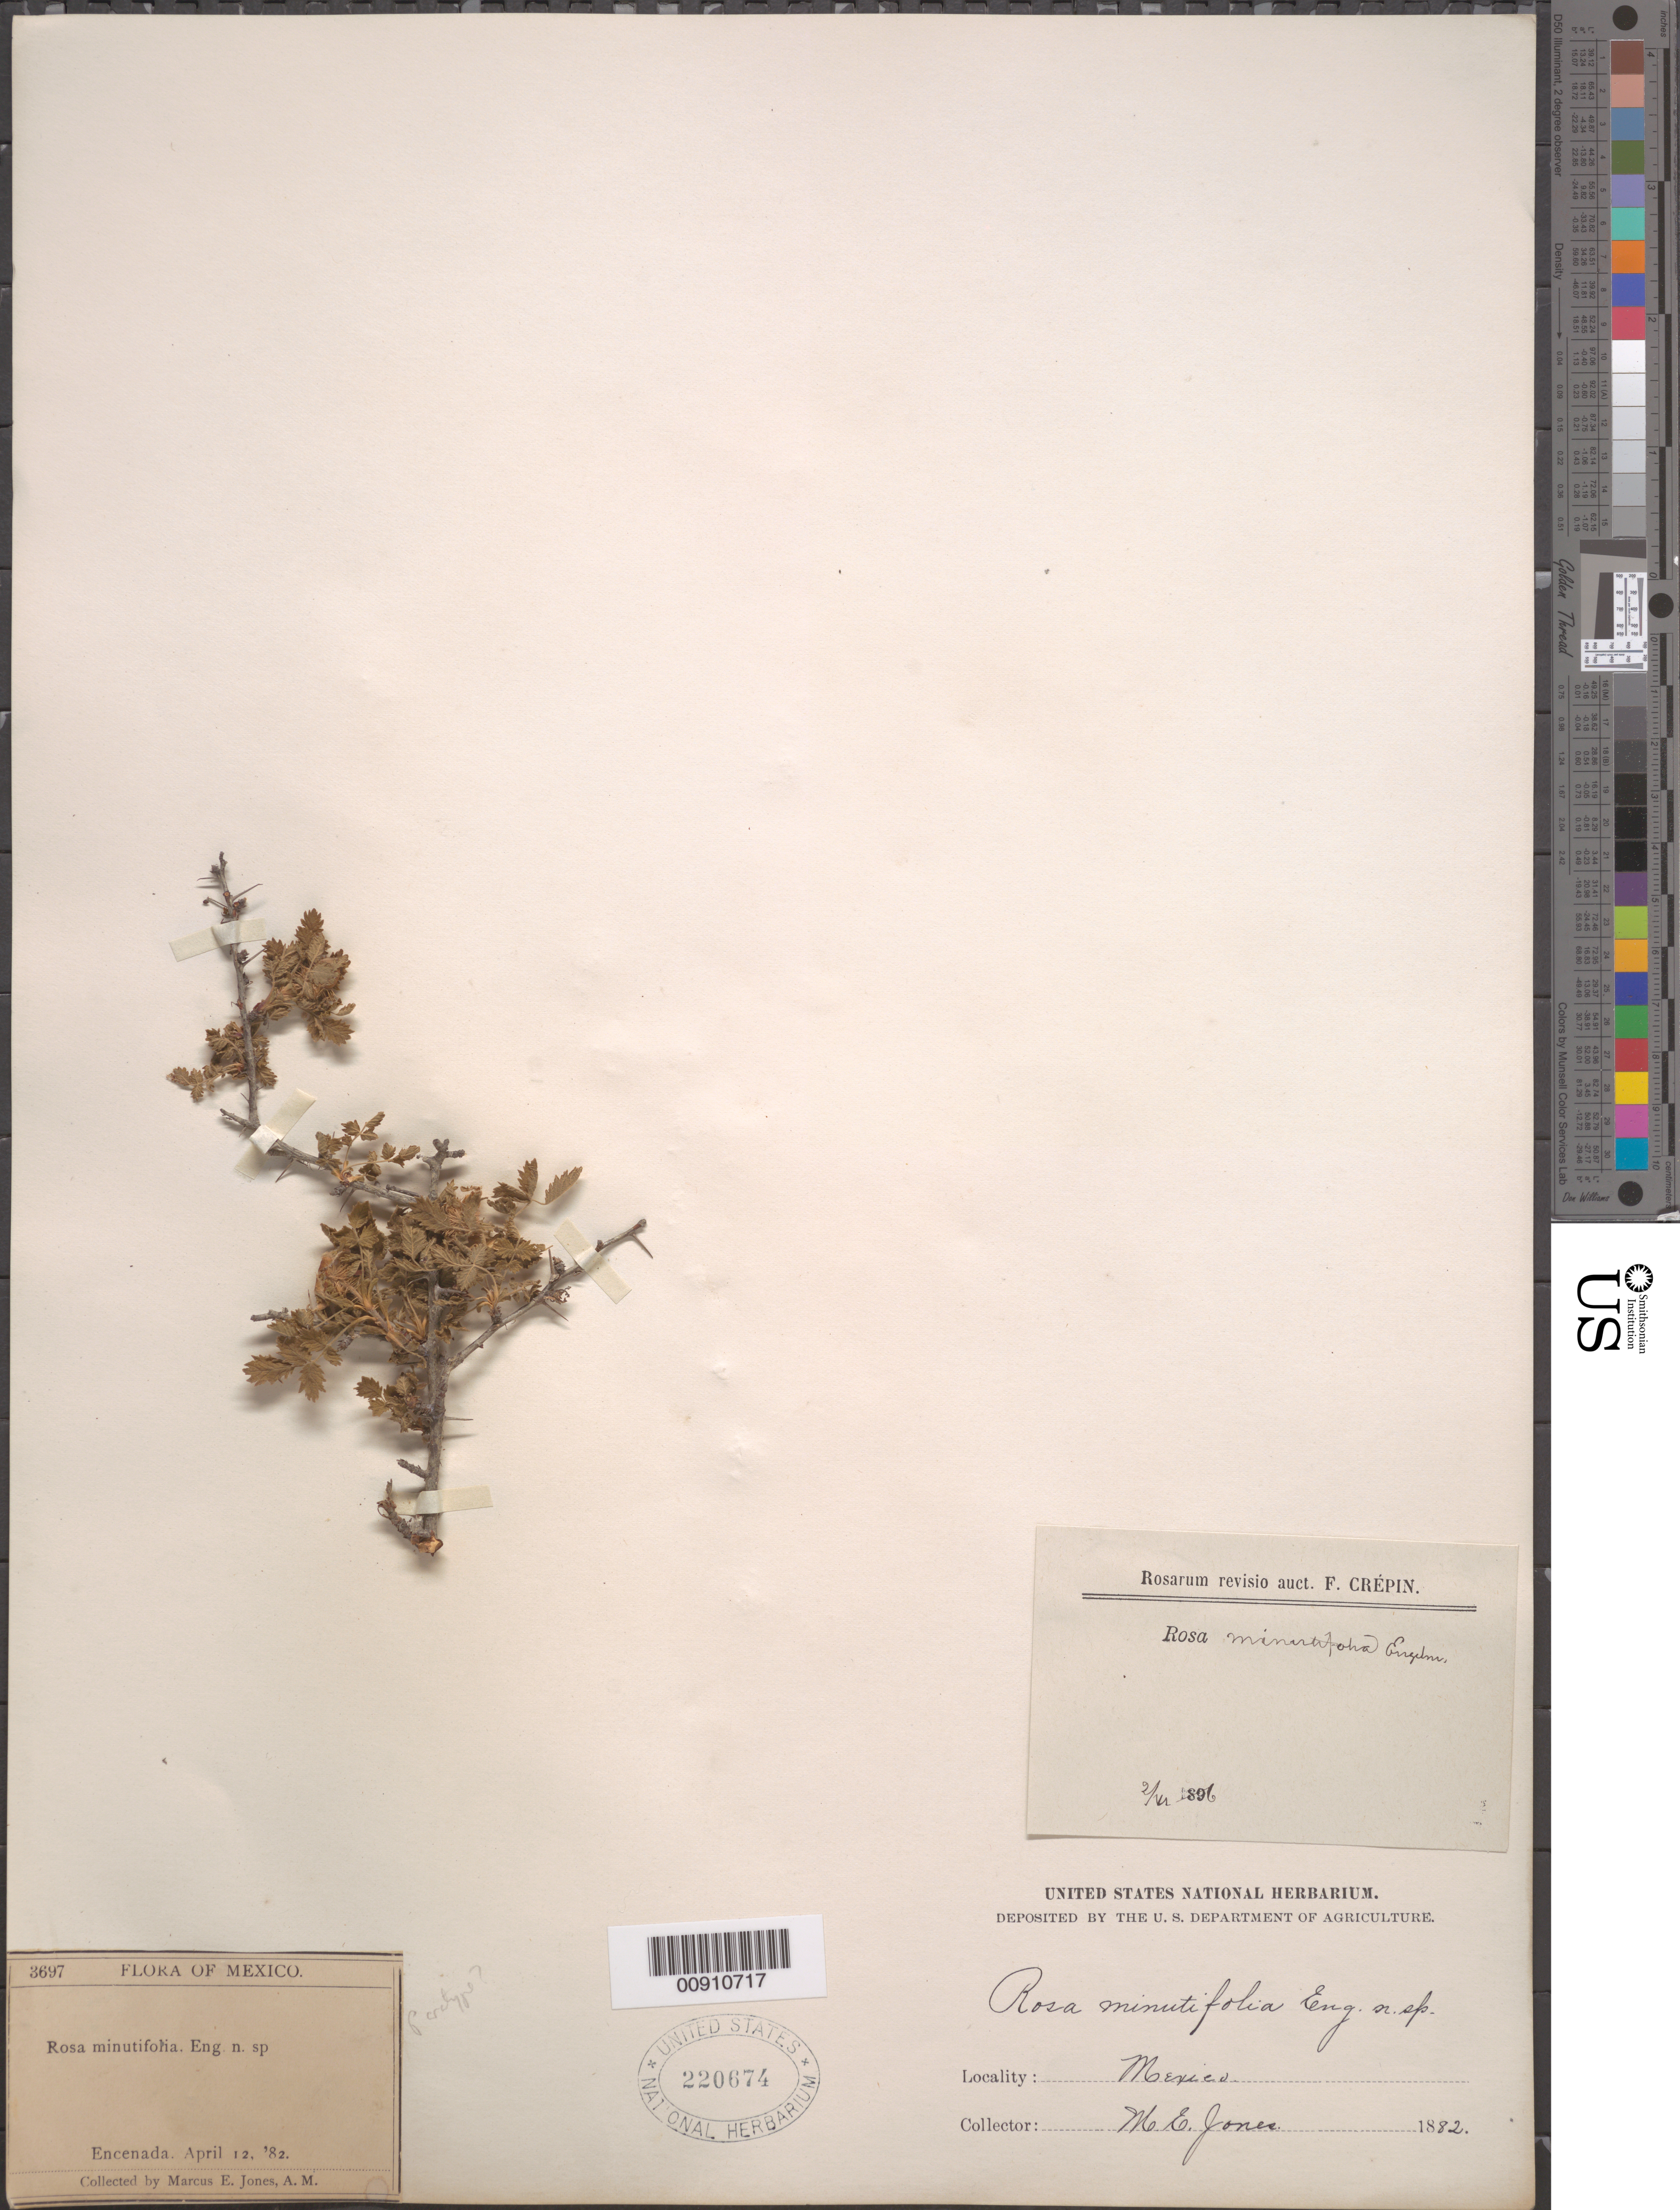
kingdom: Plantae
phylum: Tracheophyta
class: Magnoliopsida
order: Rosales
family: Rosaceae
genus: Rosa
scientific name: Rosa minutifolia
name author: Engelm. in Parry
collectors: M. E. Jones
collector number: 3697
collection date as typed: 12 Apr 1882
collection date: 1882-04-12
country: Mexico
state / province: Baja California Norte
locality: Encenada [sic].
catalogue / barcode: US 220674